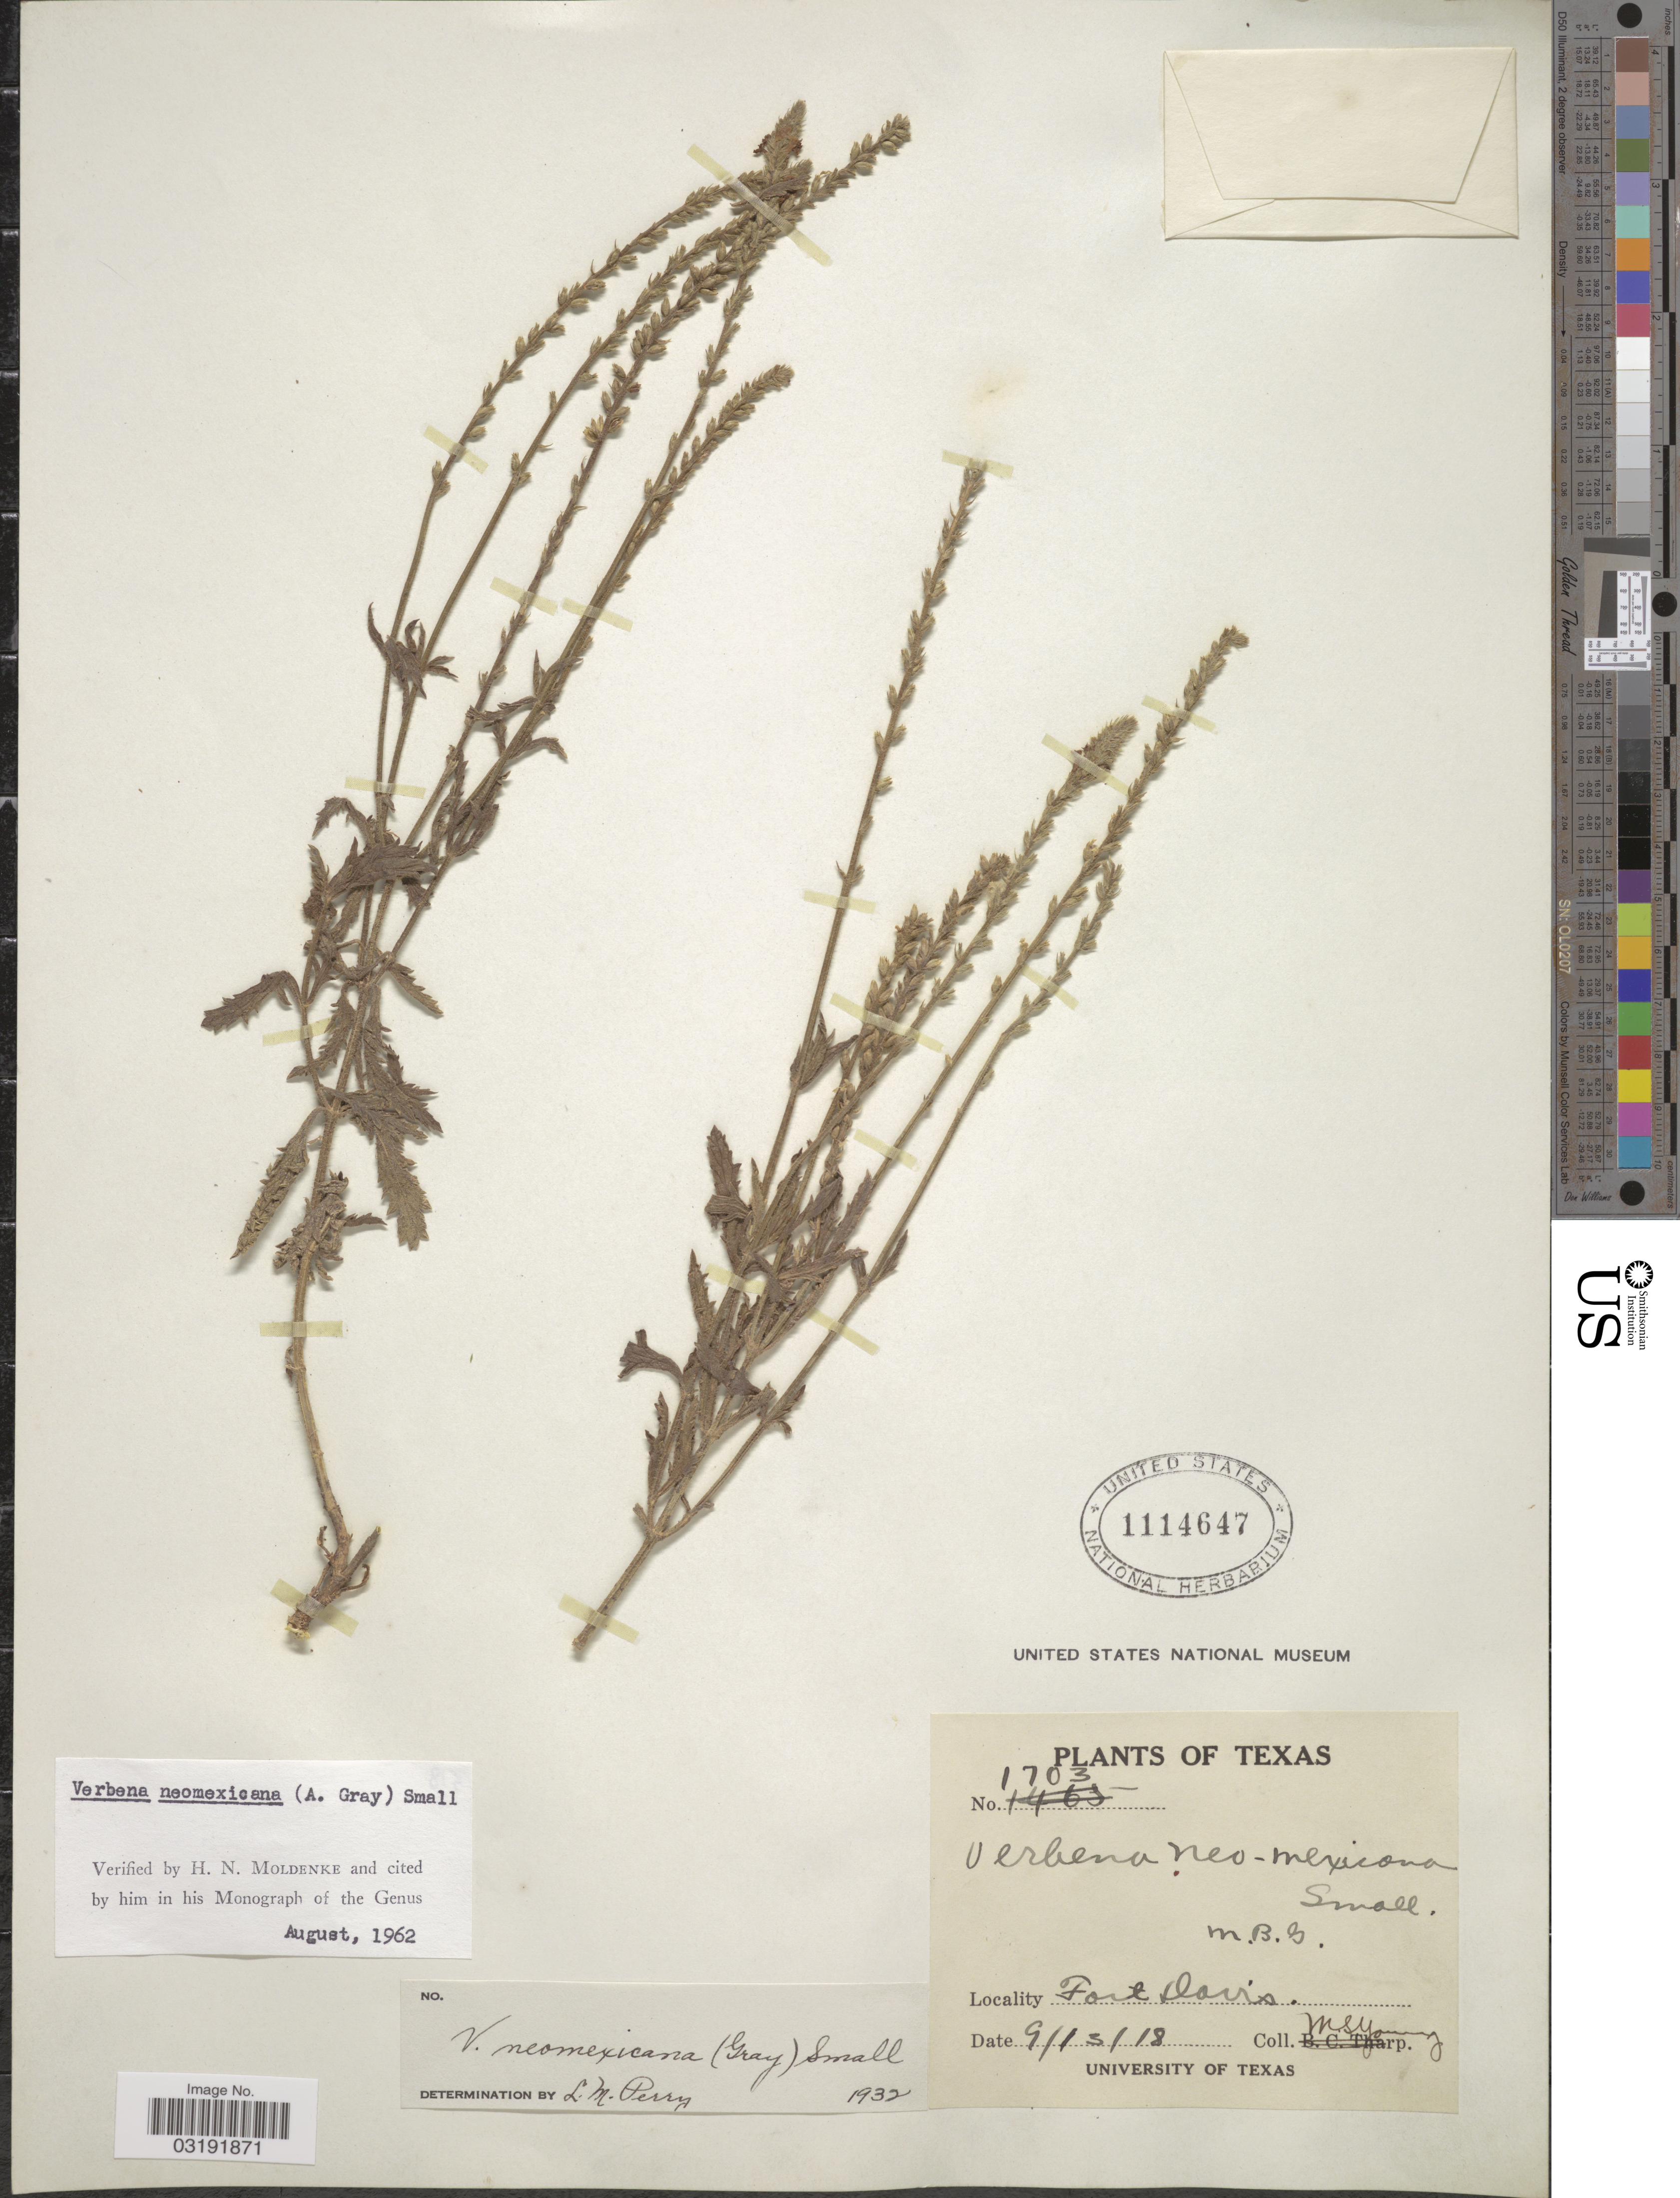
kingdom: Plantae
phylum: Tracheophyta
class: Magnoliopsida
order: Lamiales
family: Verbenaceae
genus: Verbena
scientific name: Verbena neomexicana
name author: (A. Gray) Small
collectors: M. Young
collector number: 1703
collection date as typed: Transcribed d/m/y: 13/9/18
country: United States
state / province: Texas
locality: Fort Davis.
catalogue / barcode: US 1114647